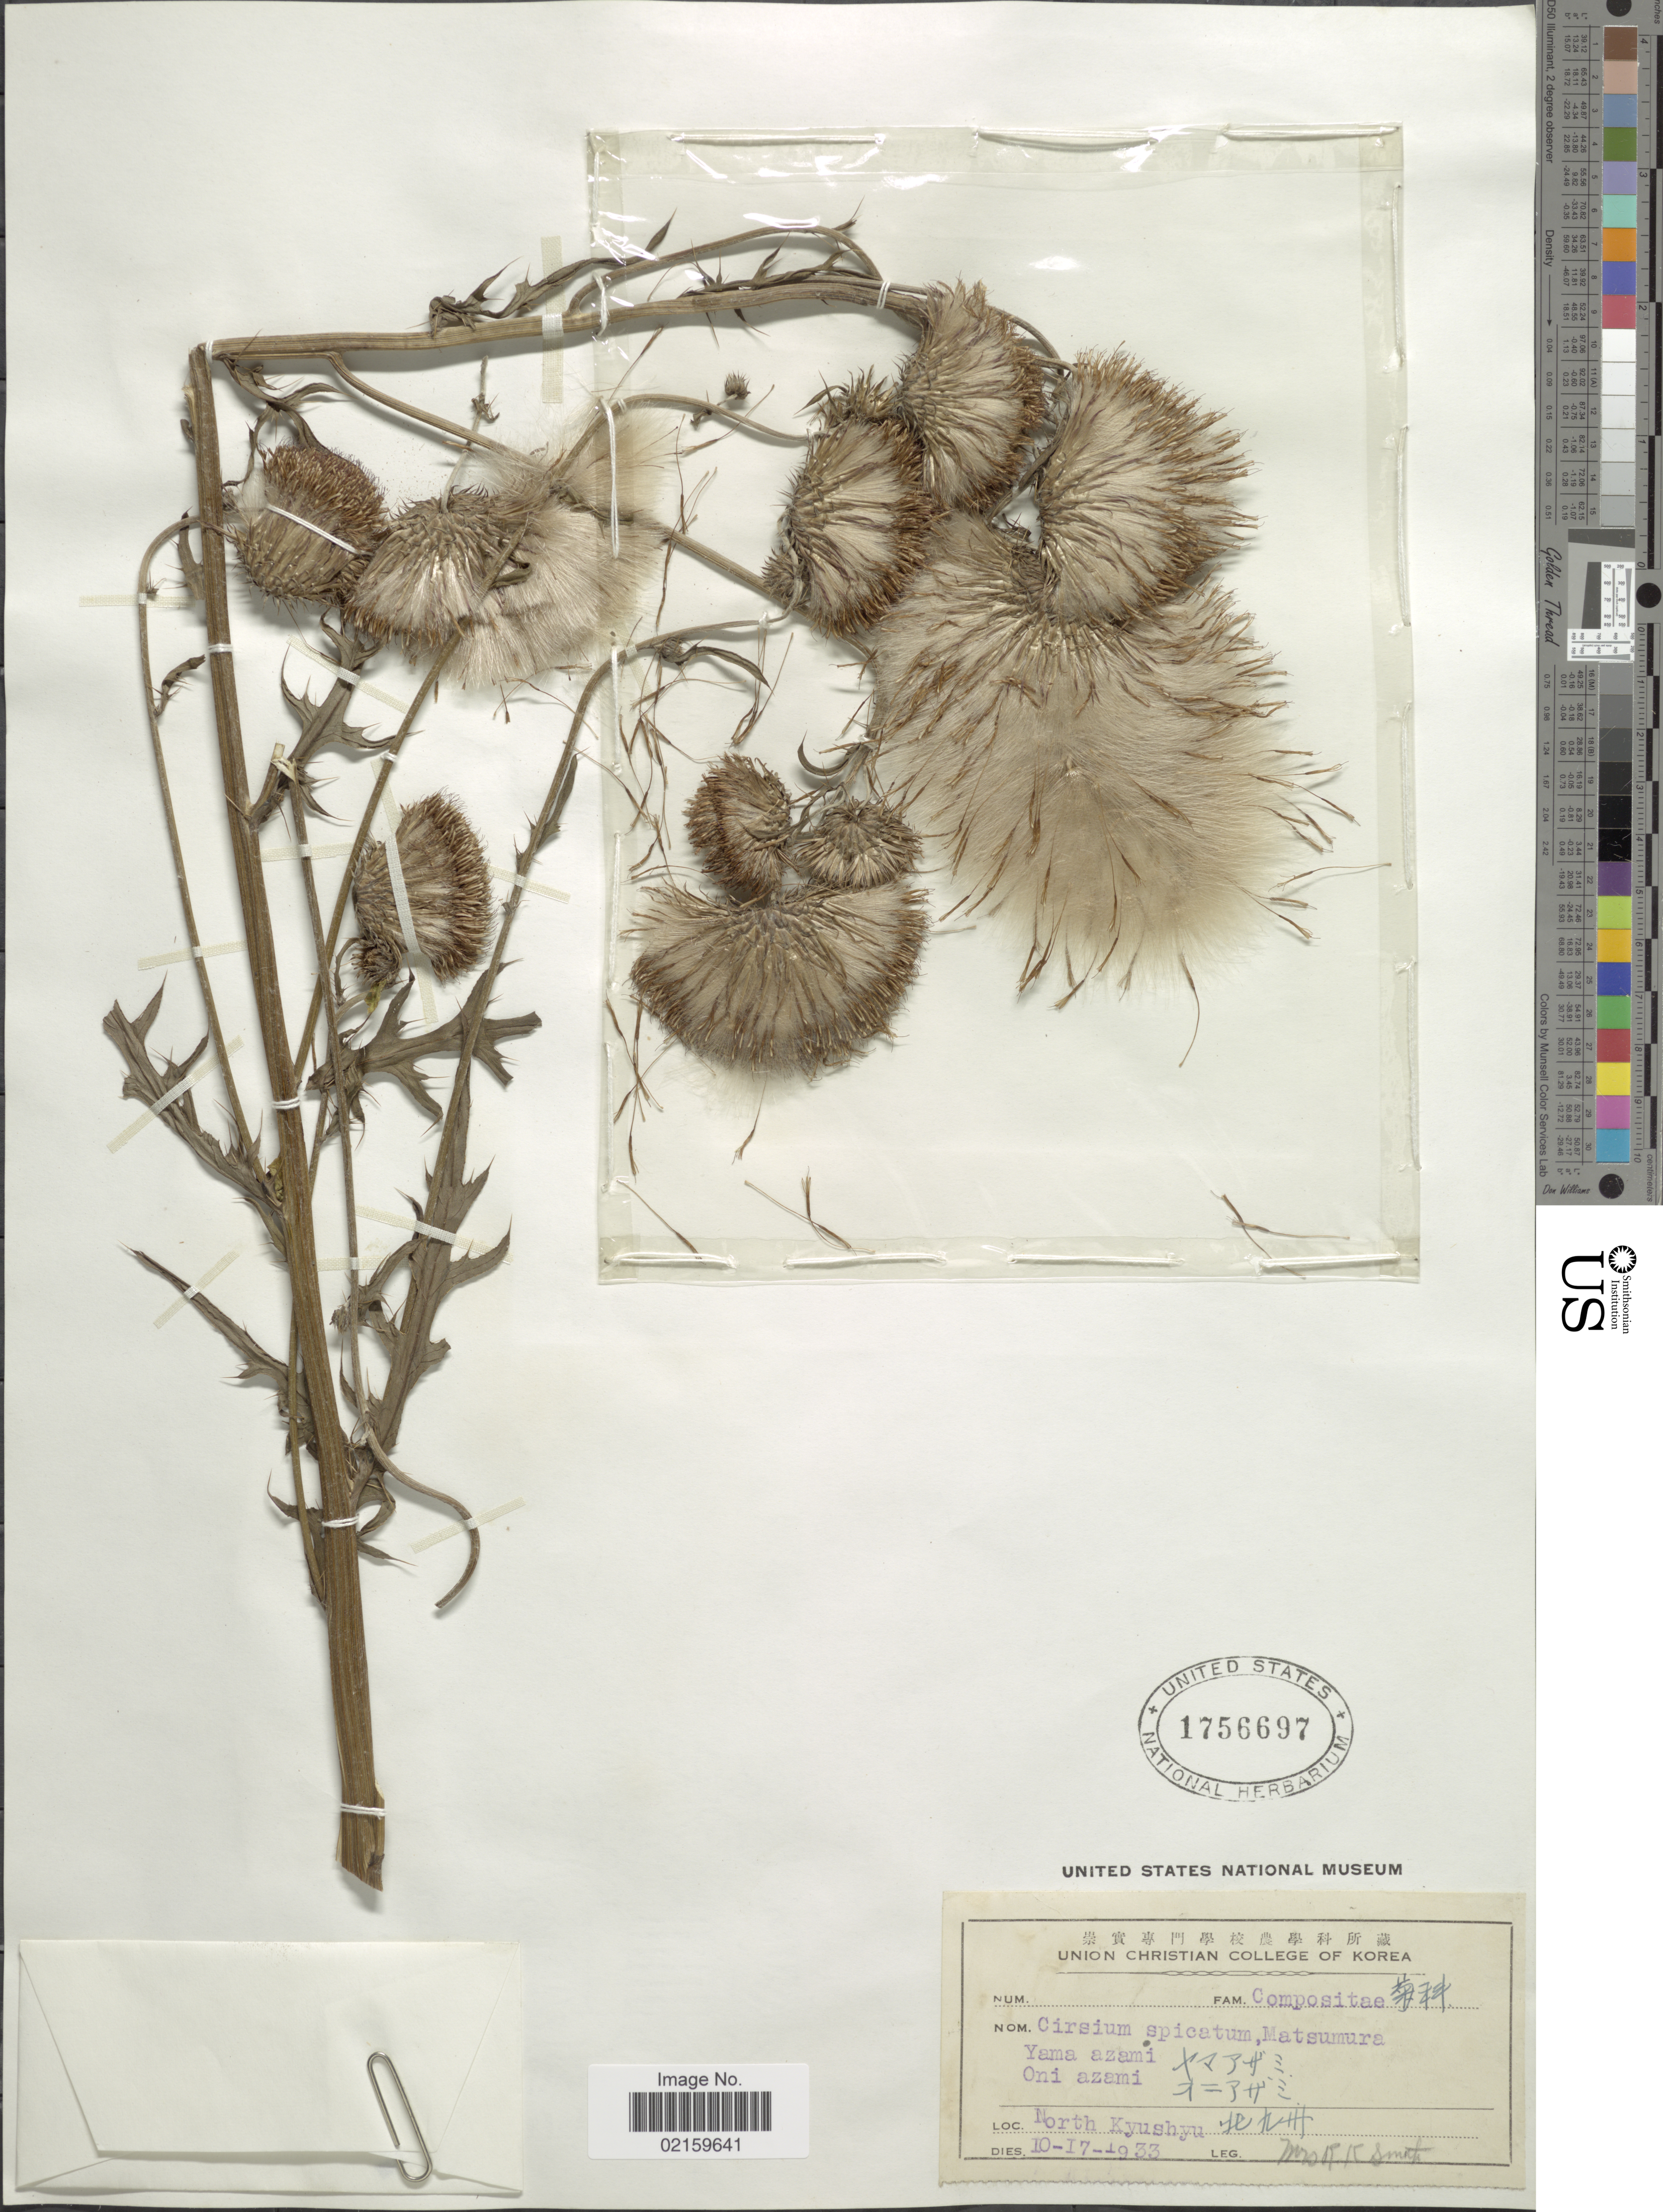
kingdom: Plantae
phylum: Tracheophyta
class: Magnoliopsida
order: Asterales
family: Asteraceae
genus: Cirsium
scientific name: Cirsium spicatum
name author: (Maxim.) Matsum.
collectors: Mrs. R. K. Smith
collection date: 1933-10-17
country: Japan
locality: North Kyushu [Foreign script]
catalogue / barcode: US 1756697